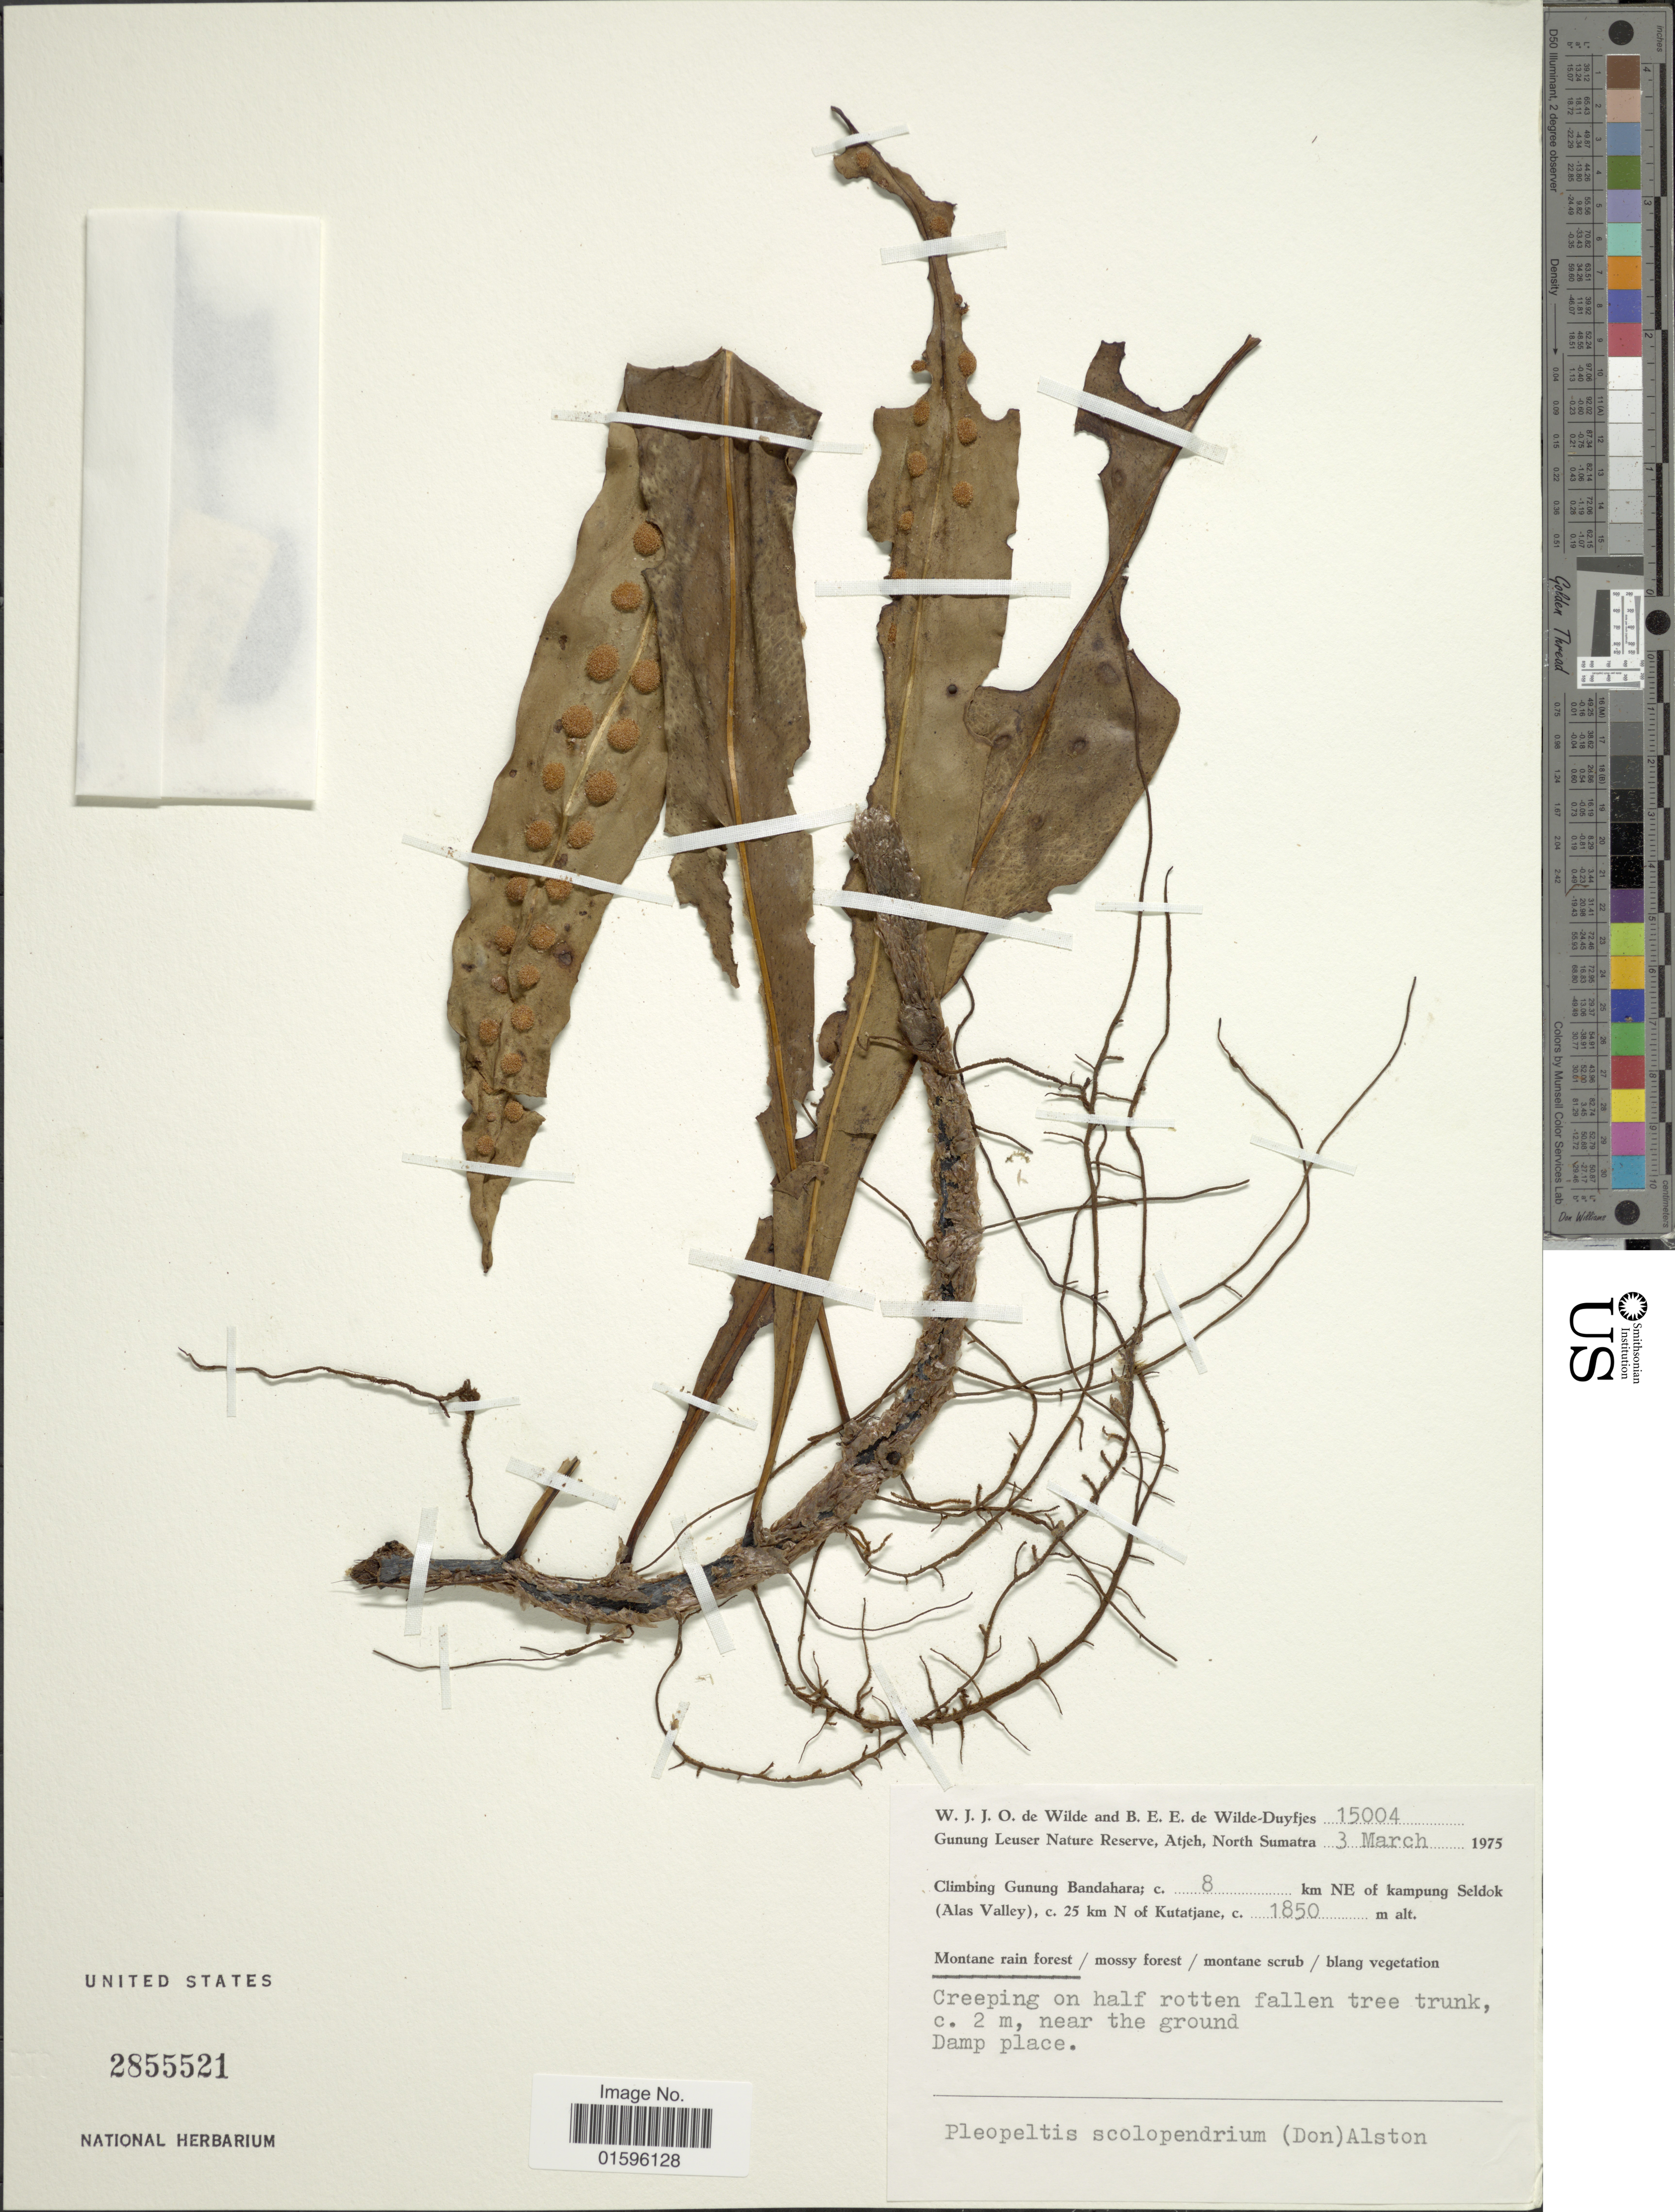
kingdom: Plantae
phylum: Tracheophyta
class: Polypodiopsida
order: Polypodiales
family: Polypodiaceae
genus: Polypodium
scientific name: Polypodium sp.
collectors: W. J. de Wilde & B. E. de Wilde-Duyfjes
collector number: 15004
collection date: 1975-03-03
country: Indonesia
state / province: Sumatra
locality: Gunung Leuser Nature Reserve, Atjeh, North Sumatra, Climbing Gunung Bandahara, c. 8 km NE of kampung Seldok (Alas Valley), c. 25 km N of Kutatjane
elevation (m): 1850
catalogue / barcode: US 2855521